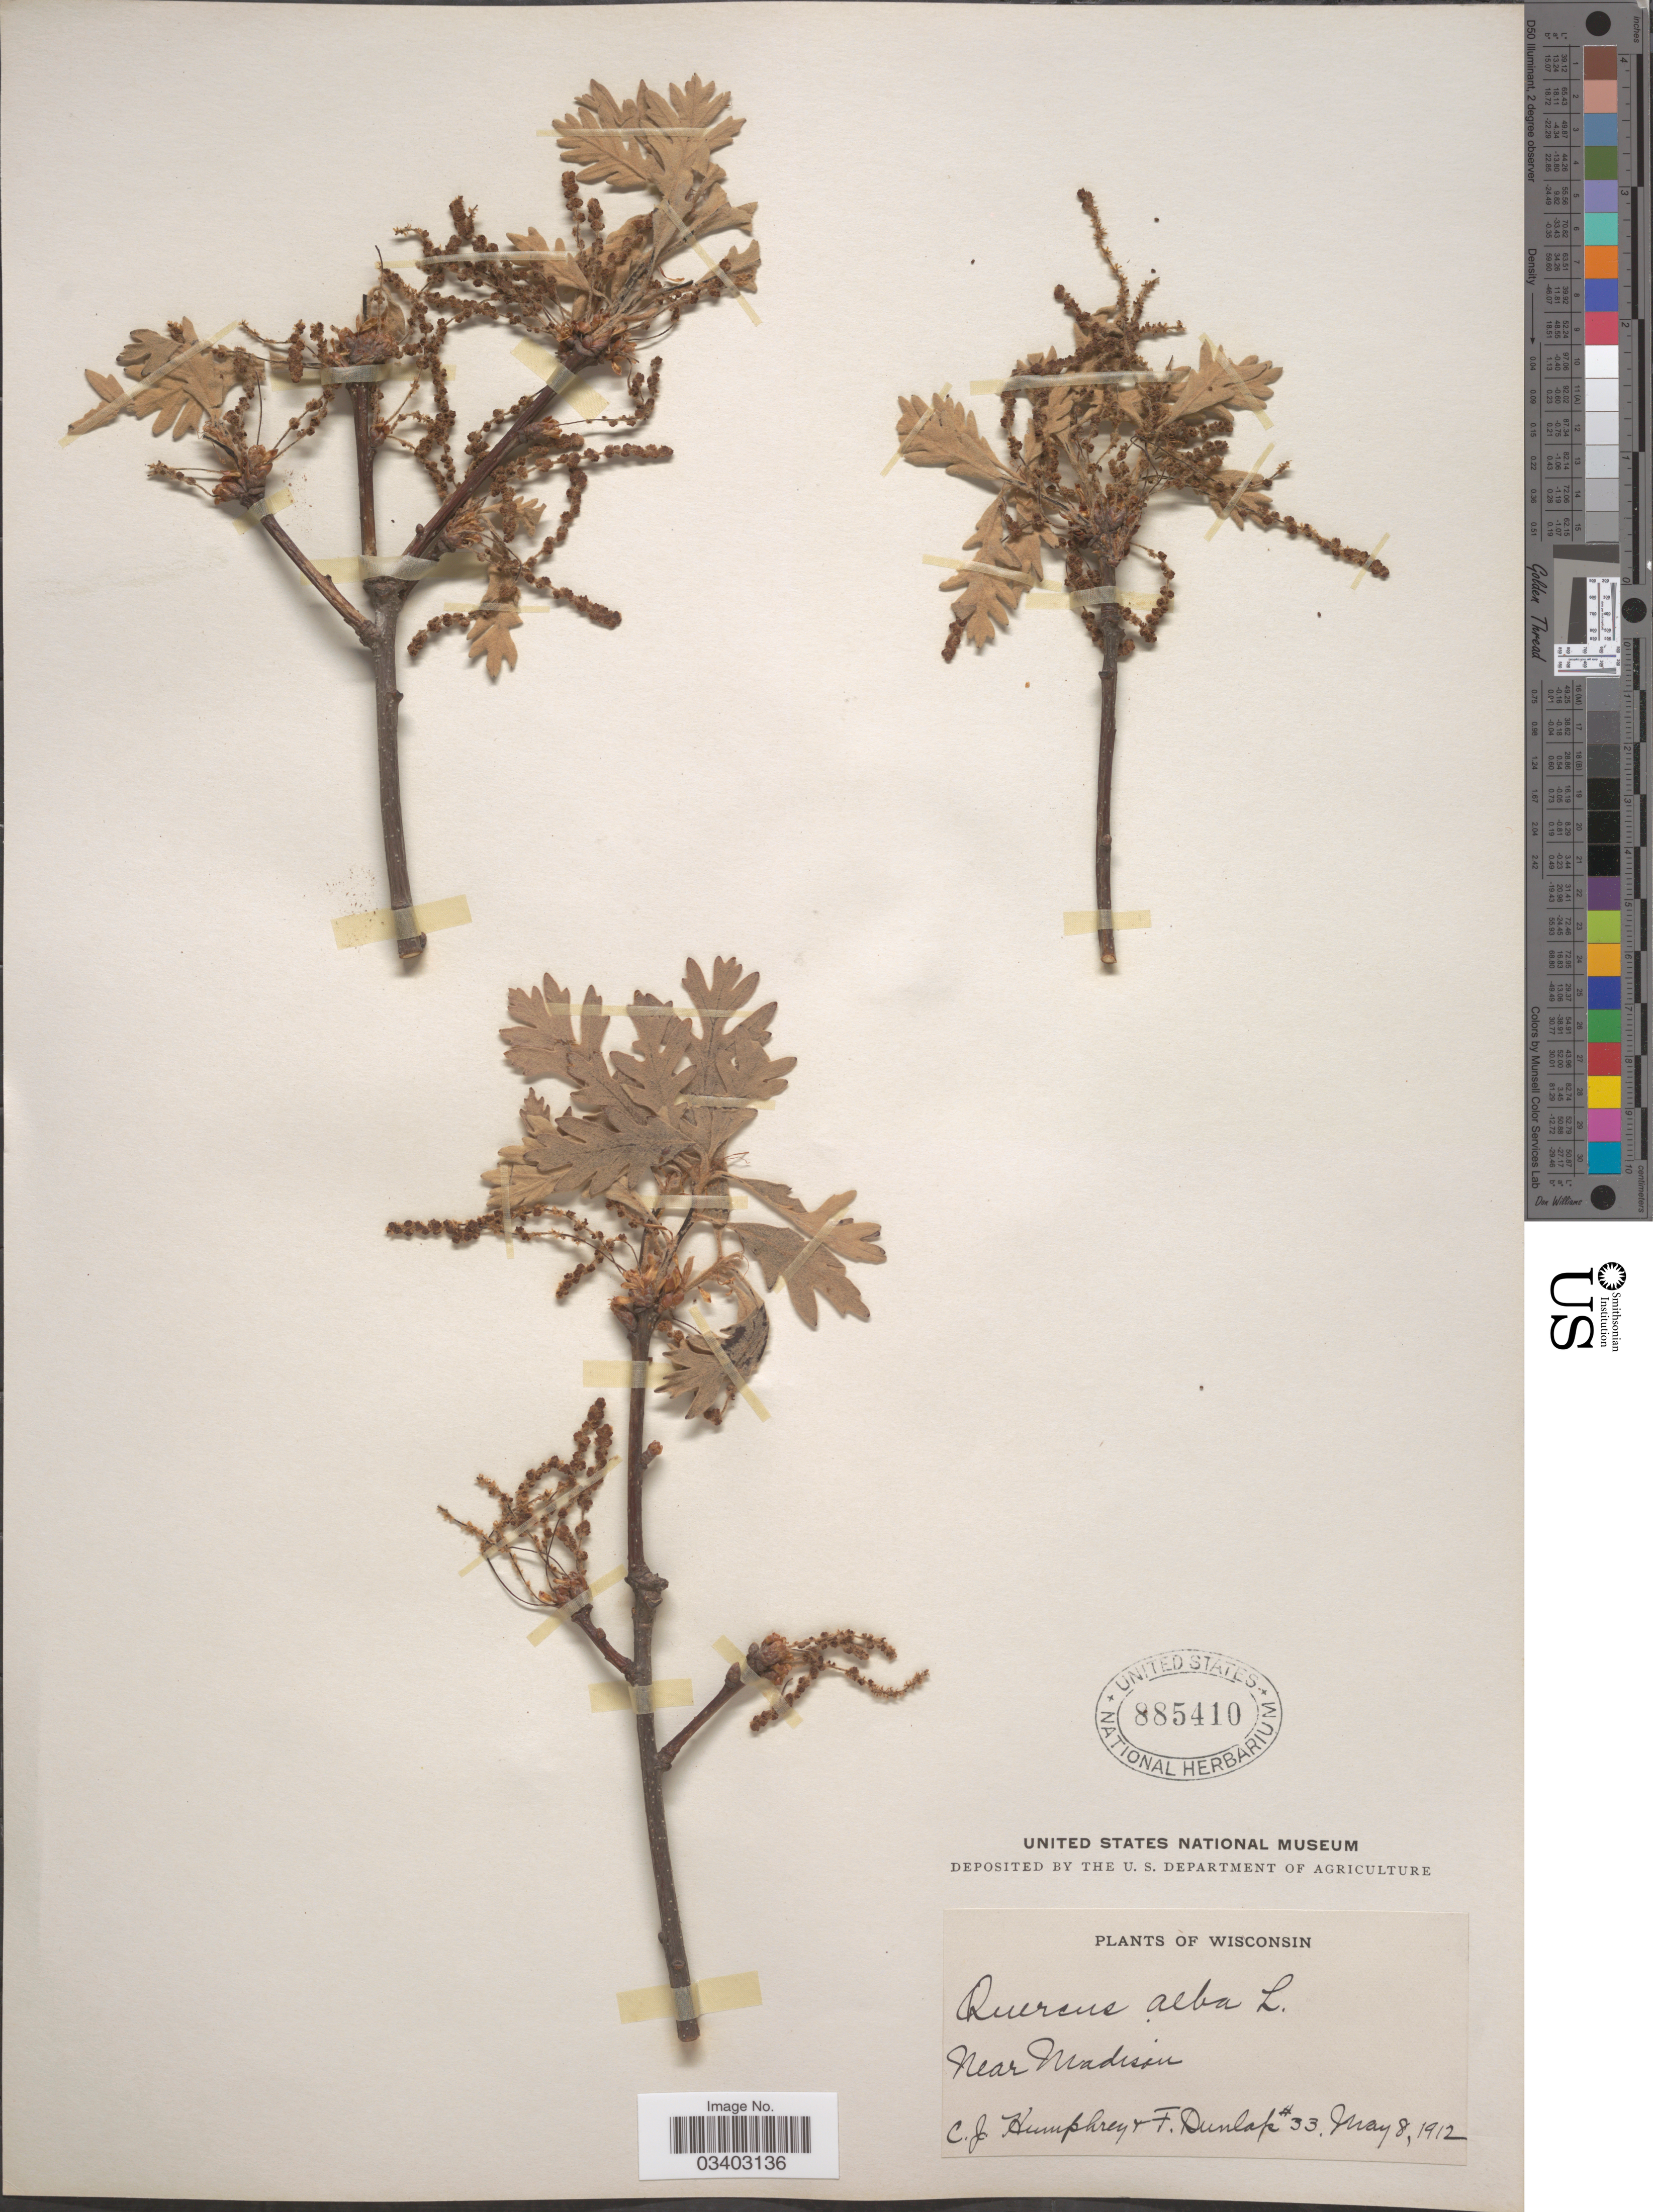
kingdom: Plantae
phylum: Tracheophyta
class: Magnoliopsida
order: Fagales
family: Fagaceae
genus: Quercus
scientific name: Quercus alba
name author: L.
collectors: C. Humphrey & F. Dunlap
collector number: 33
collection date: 1912-05-08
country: United States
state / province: Wisconsin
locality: Near Madison.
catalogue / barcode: US 885410